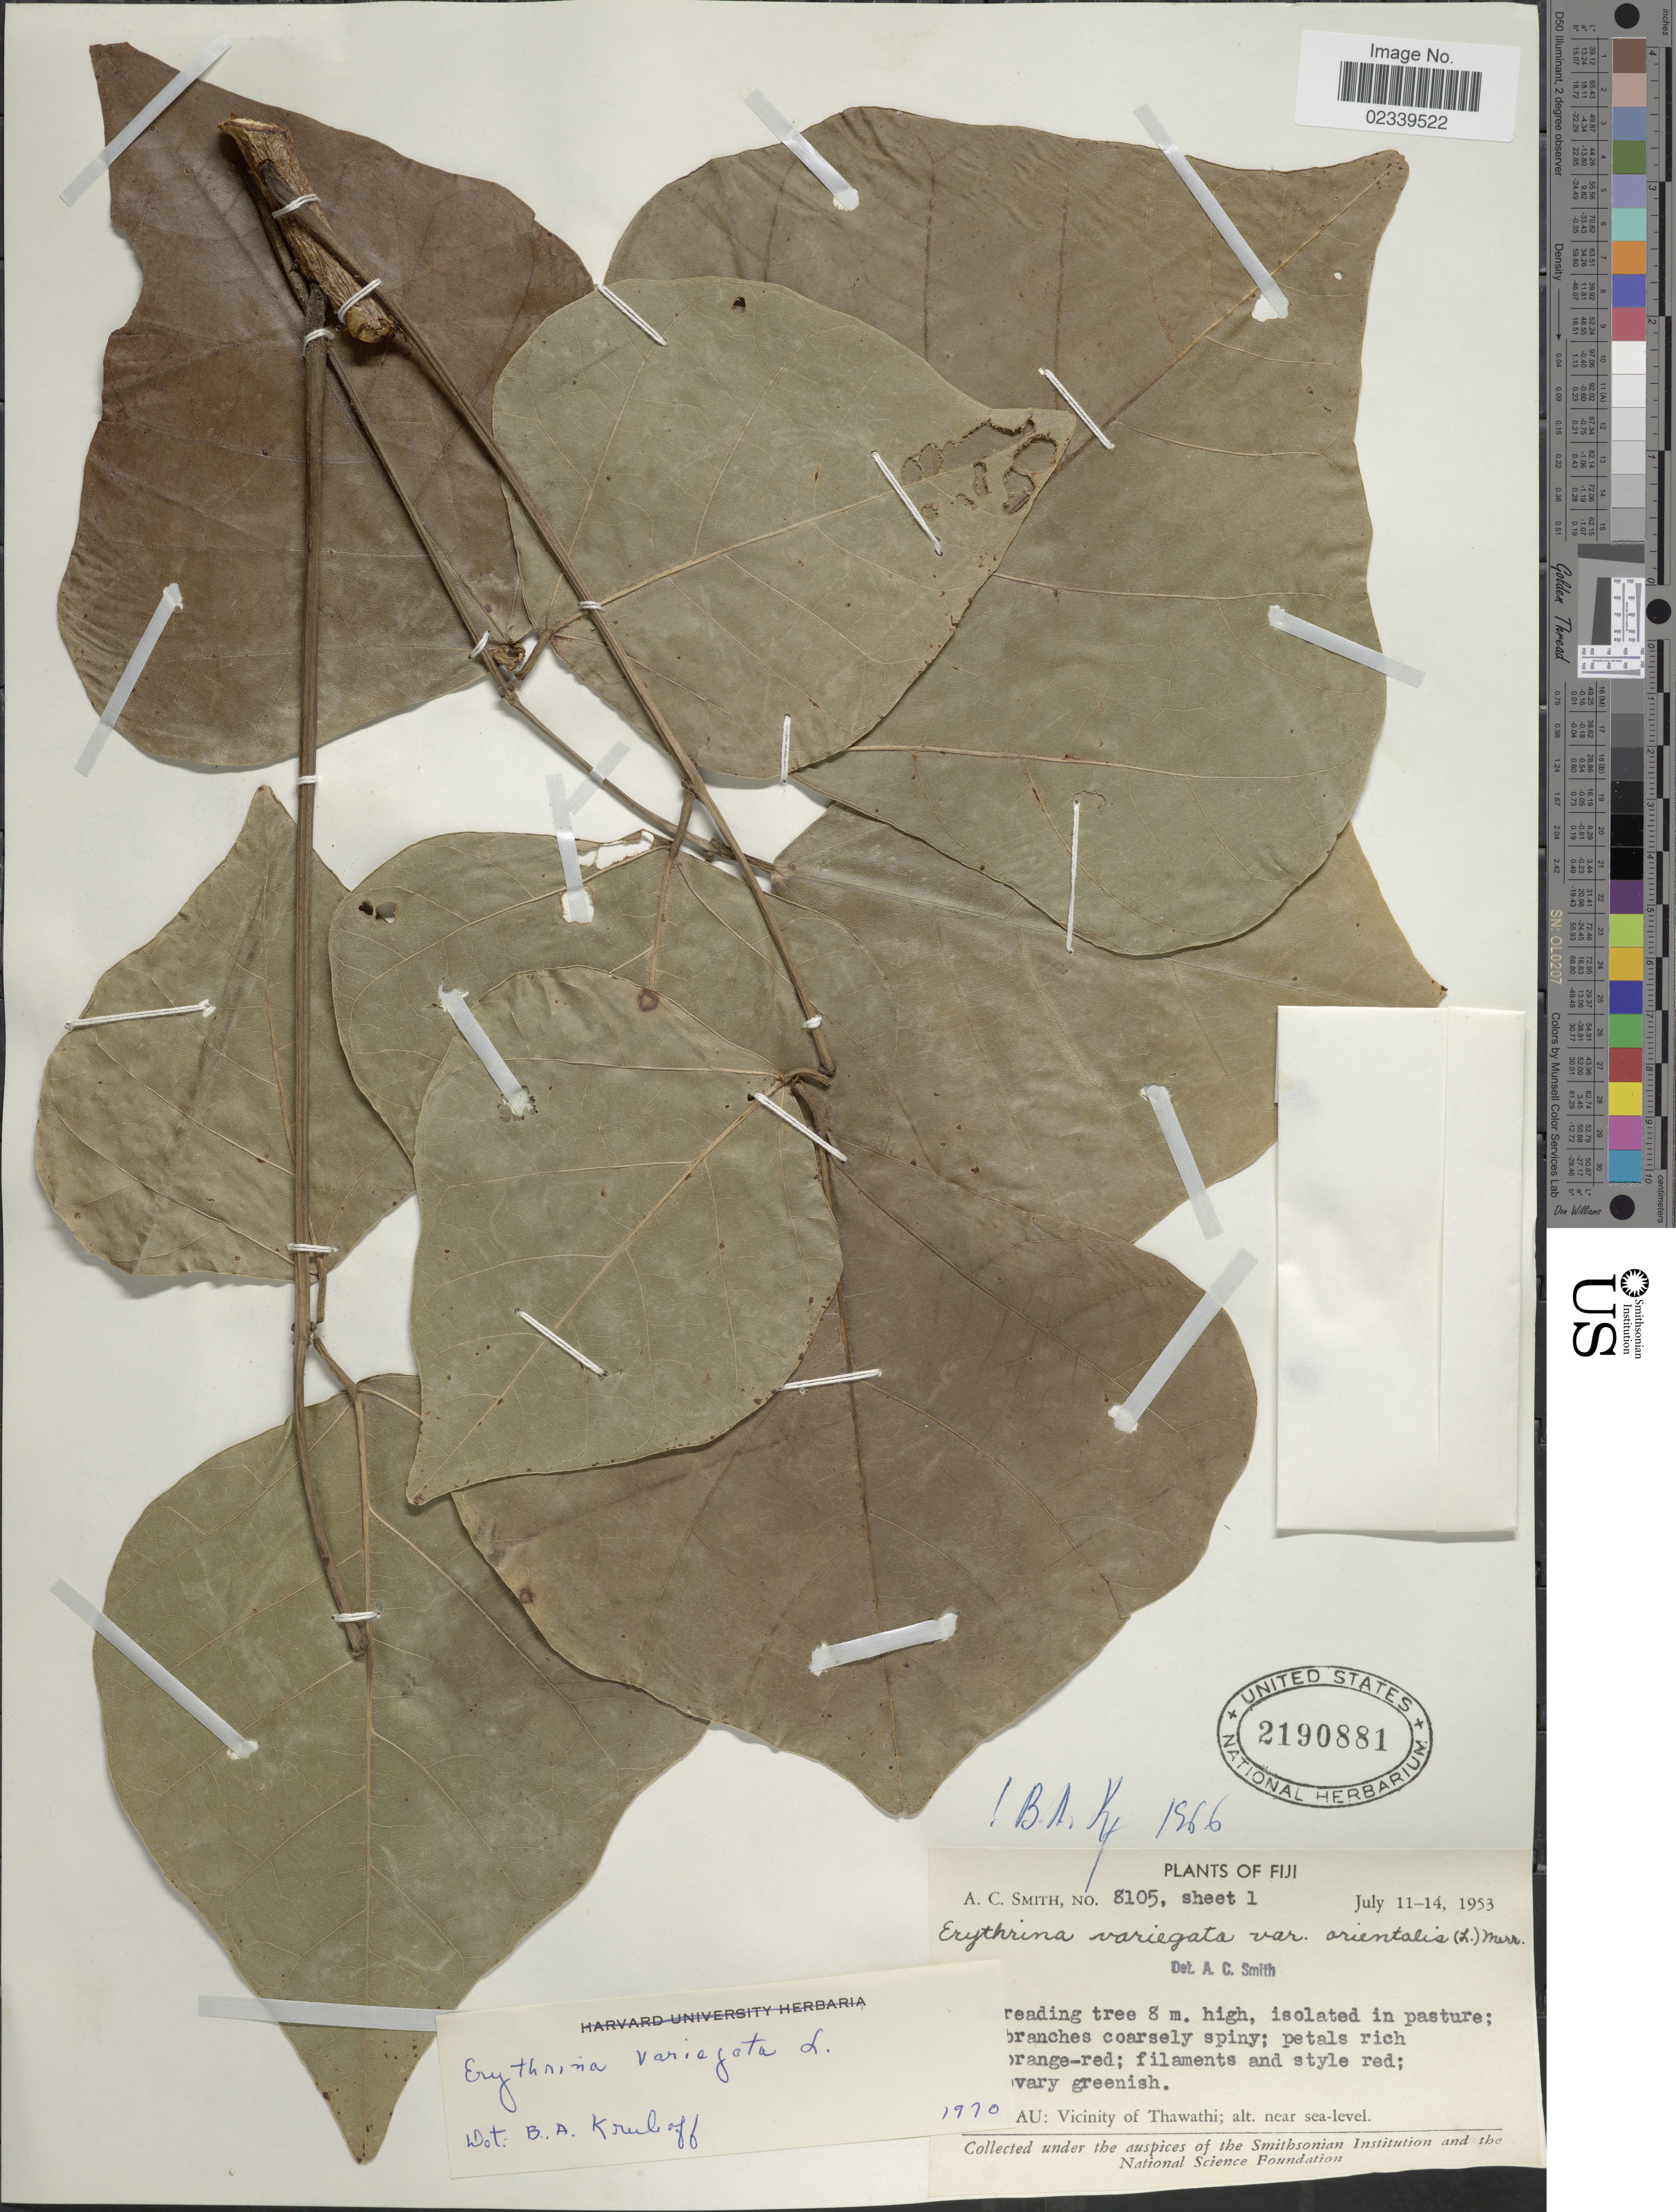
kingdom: Plantae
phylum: Tracheophyta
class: Magnoliopsida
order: Fabales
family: Fabaceae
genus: Erythrina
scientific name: Erythrina variegata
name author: L.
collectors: A. C. Smith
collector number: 8105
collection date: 1953-07-11/1953-07-14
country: Fiji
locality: [illegible text]Au: Vicinity of Thawathi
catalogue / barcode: US 2190881